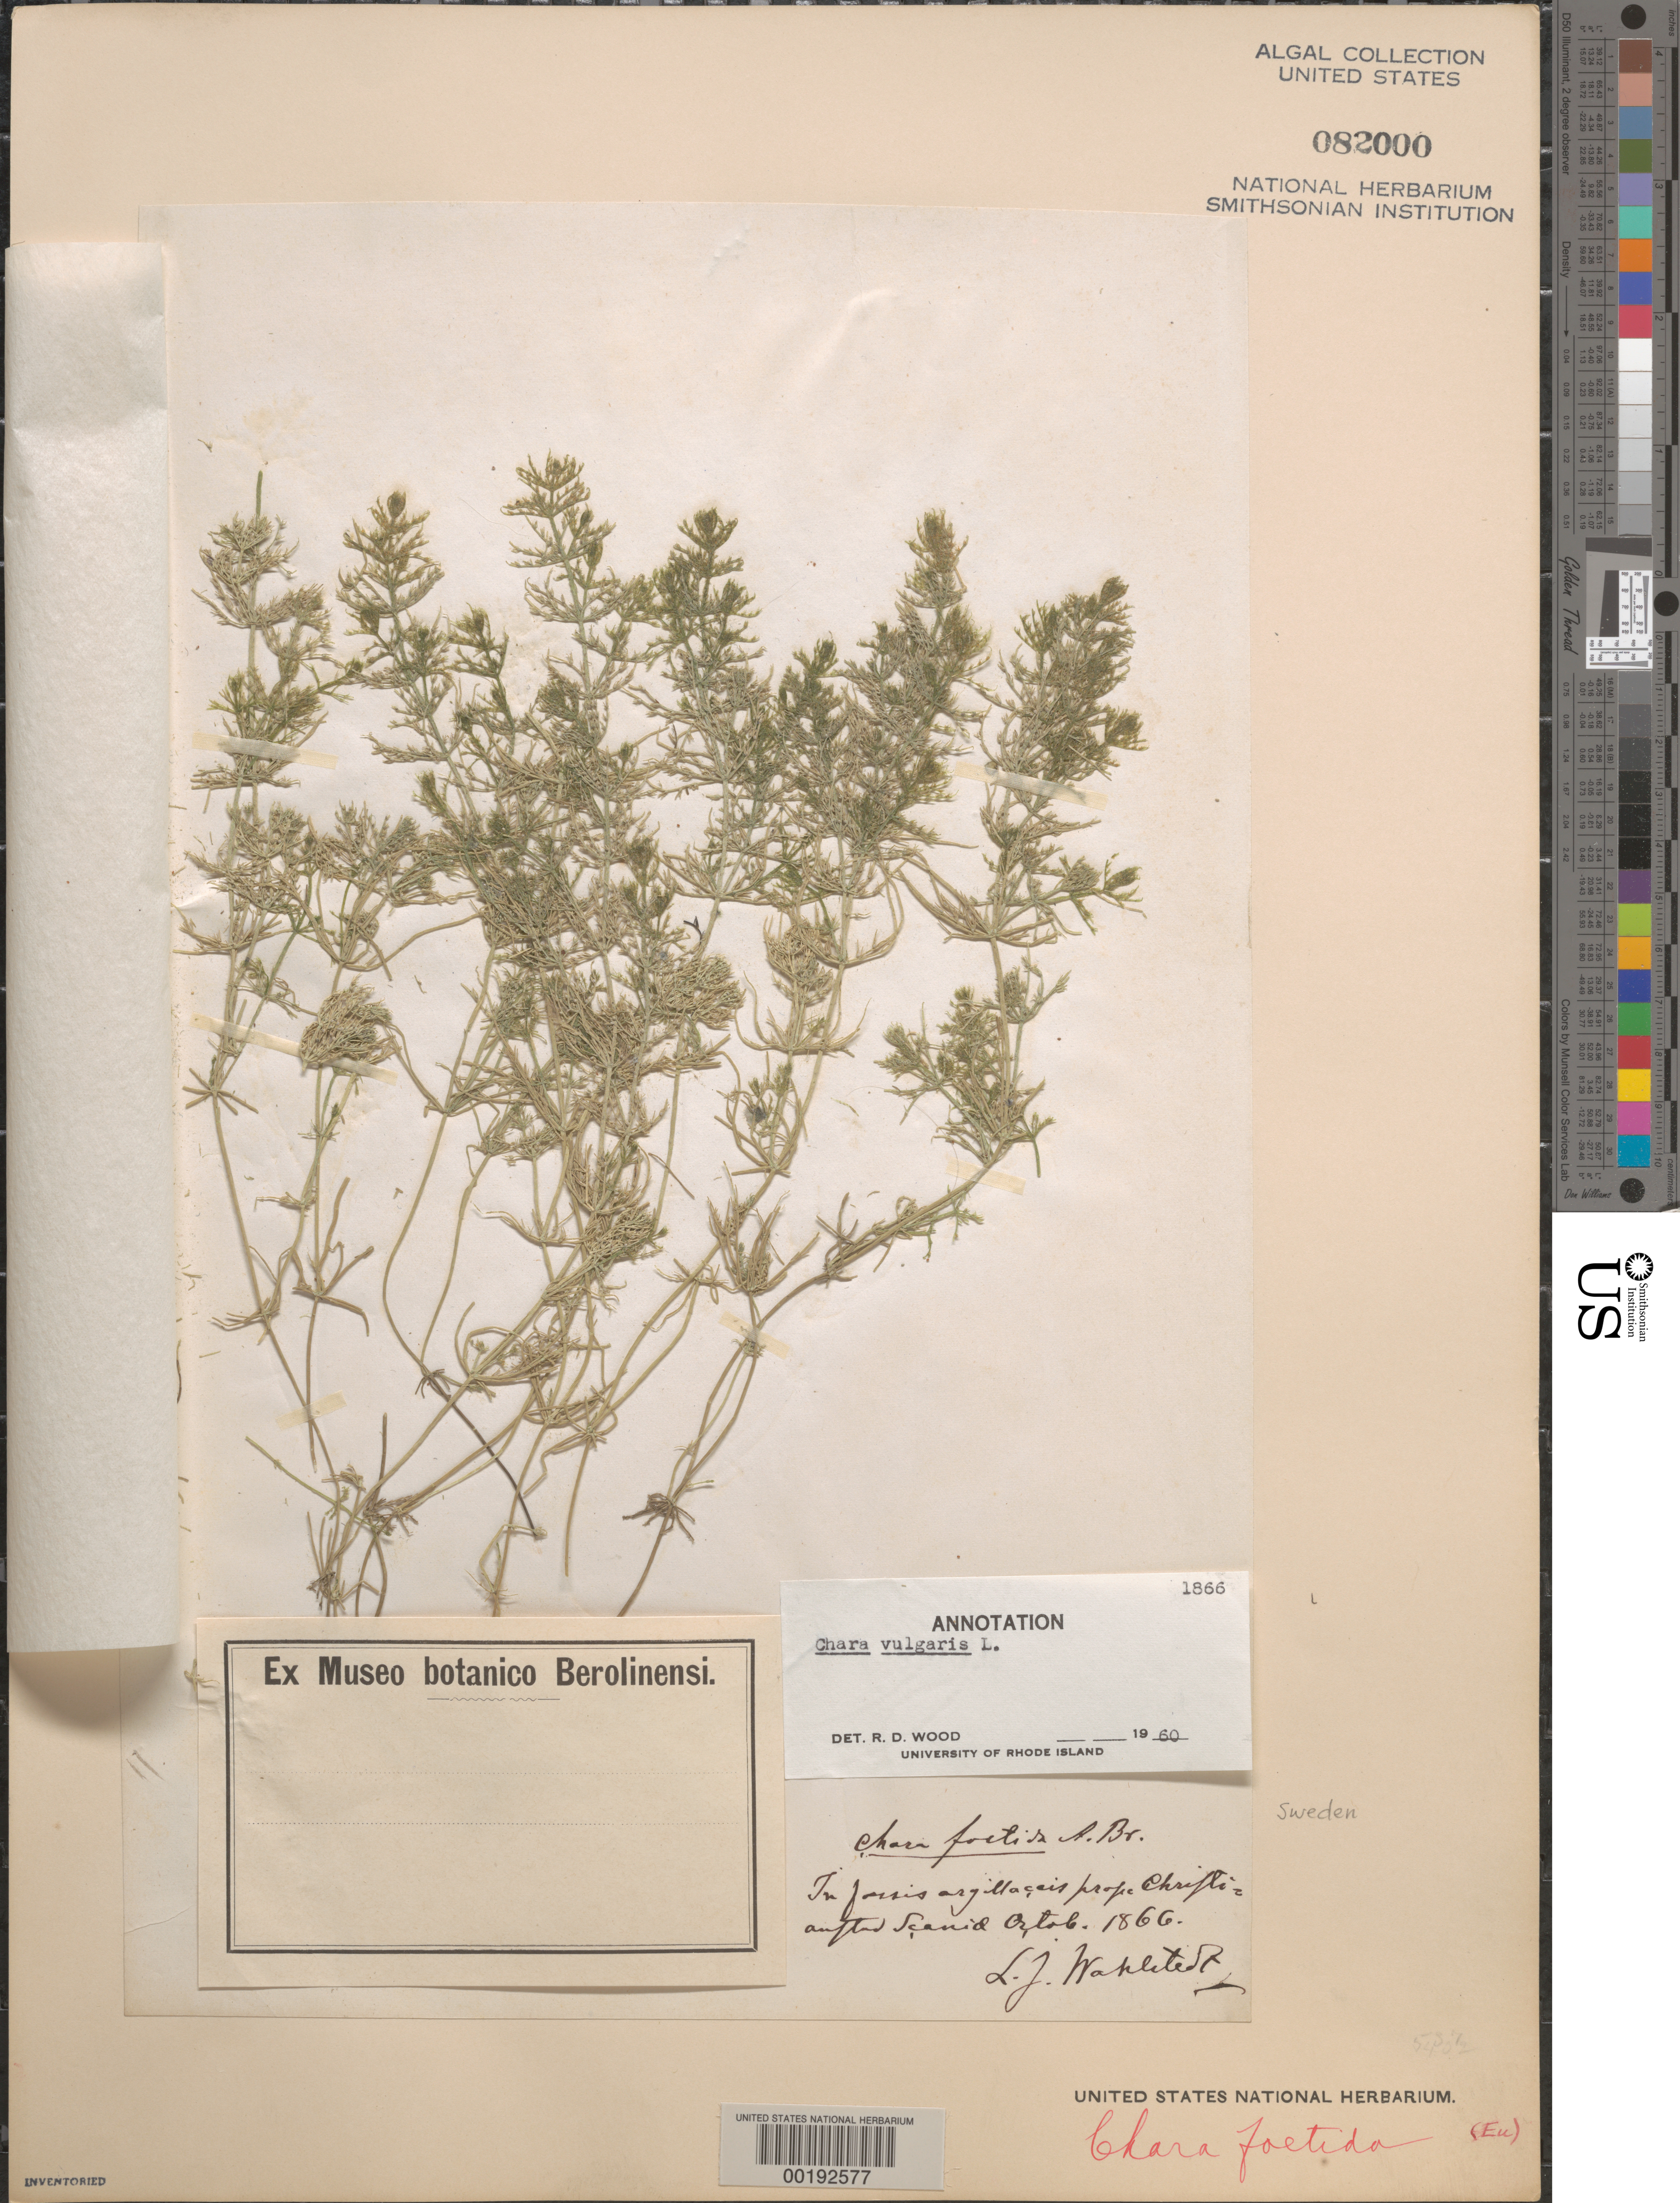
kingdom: Plantae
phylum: Charophyta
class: Charophyceae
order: Charales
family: Characeae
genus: Chara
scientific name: Chara vulgaris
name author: L.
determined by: Wood, R. D.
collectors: L. J. Wahlstedt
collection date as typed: Oct 1866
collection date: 1866-10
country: Sweden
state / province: Skåne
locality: Kristianstad (christianstad), skane (scaniae)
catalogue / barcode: US 82000